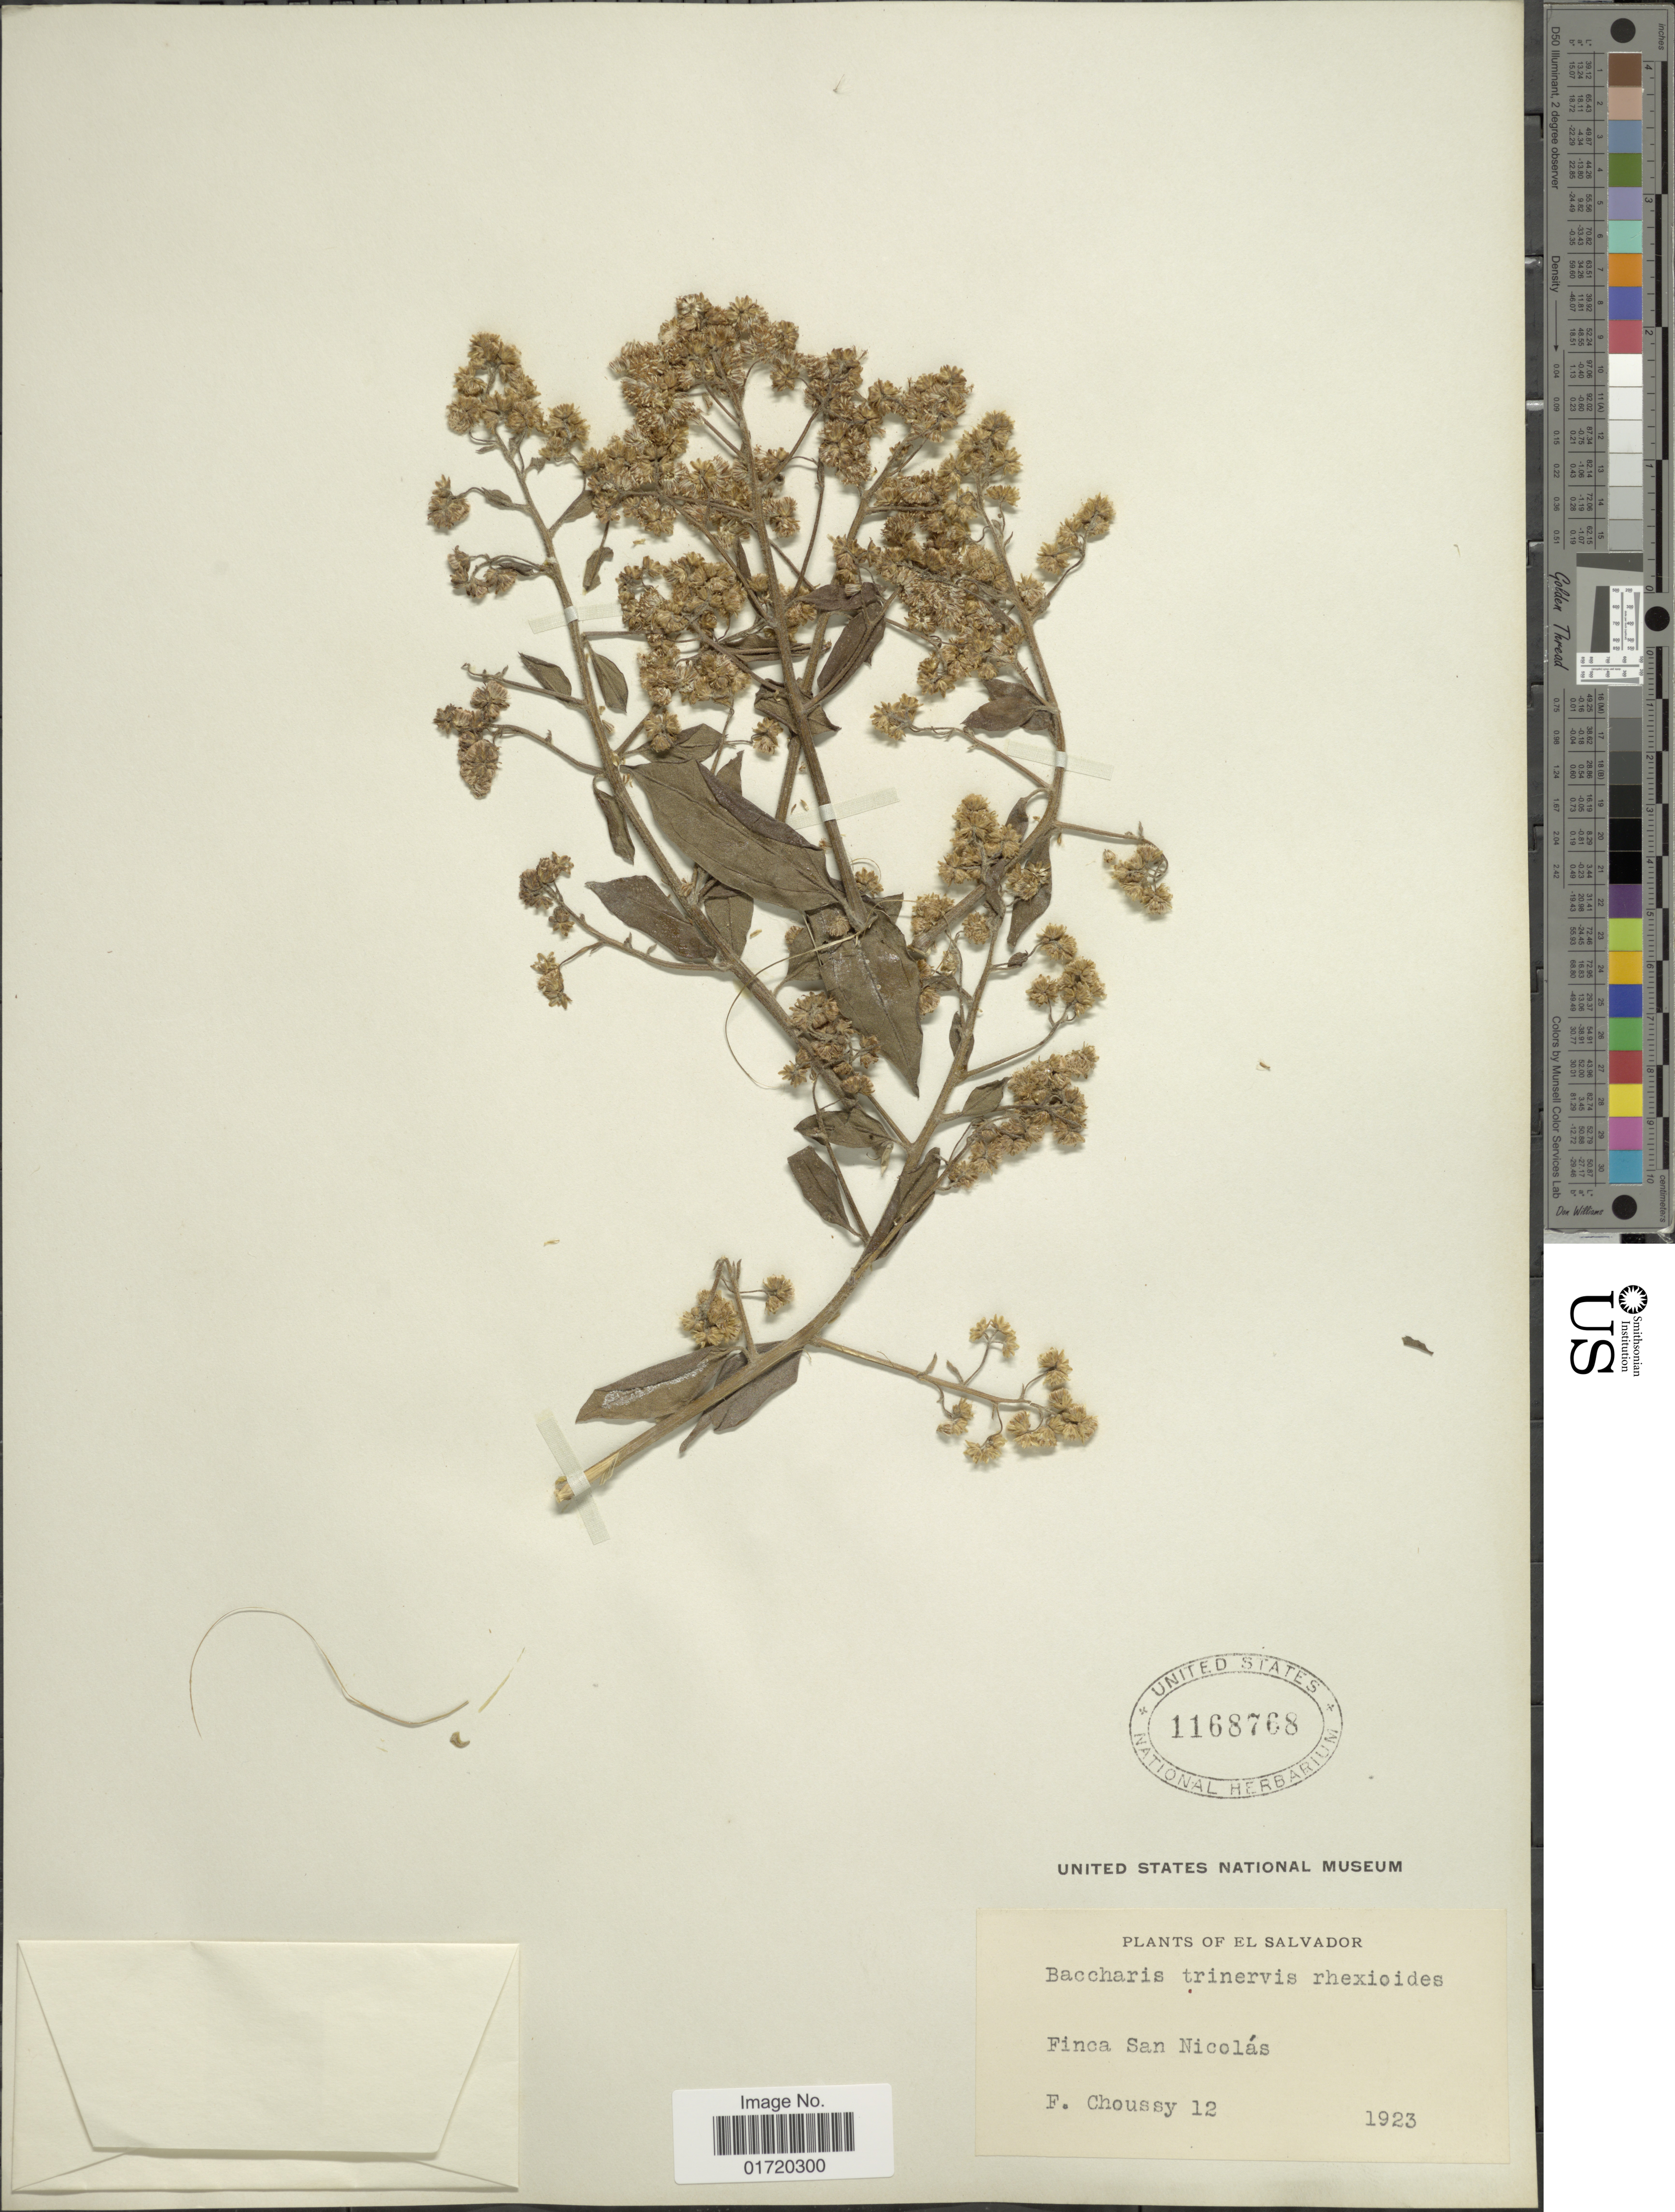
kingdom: Plantae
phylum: Tracheophyta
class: Magnoliopsida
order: Asterales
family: Asteraceae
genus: Baccharis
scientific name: Baccharis trinervis var. rhexioides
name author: (Kunth) Baker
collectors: F. Choussy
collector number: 12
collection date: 1923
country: El Salvador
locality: Finca San Nicolas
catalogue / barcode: US 1168768